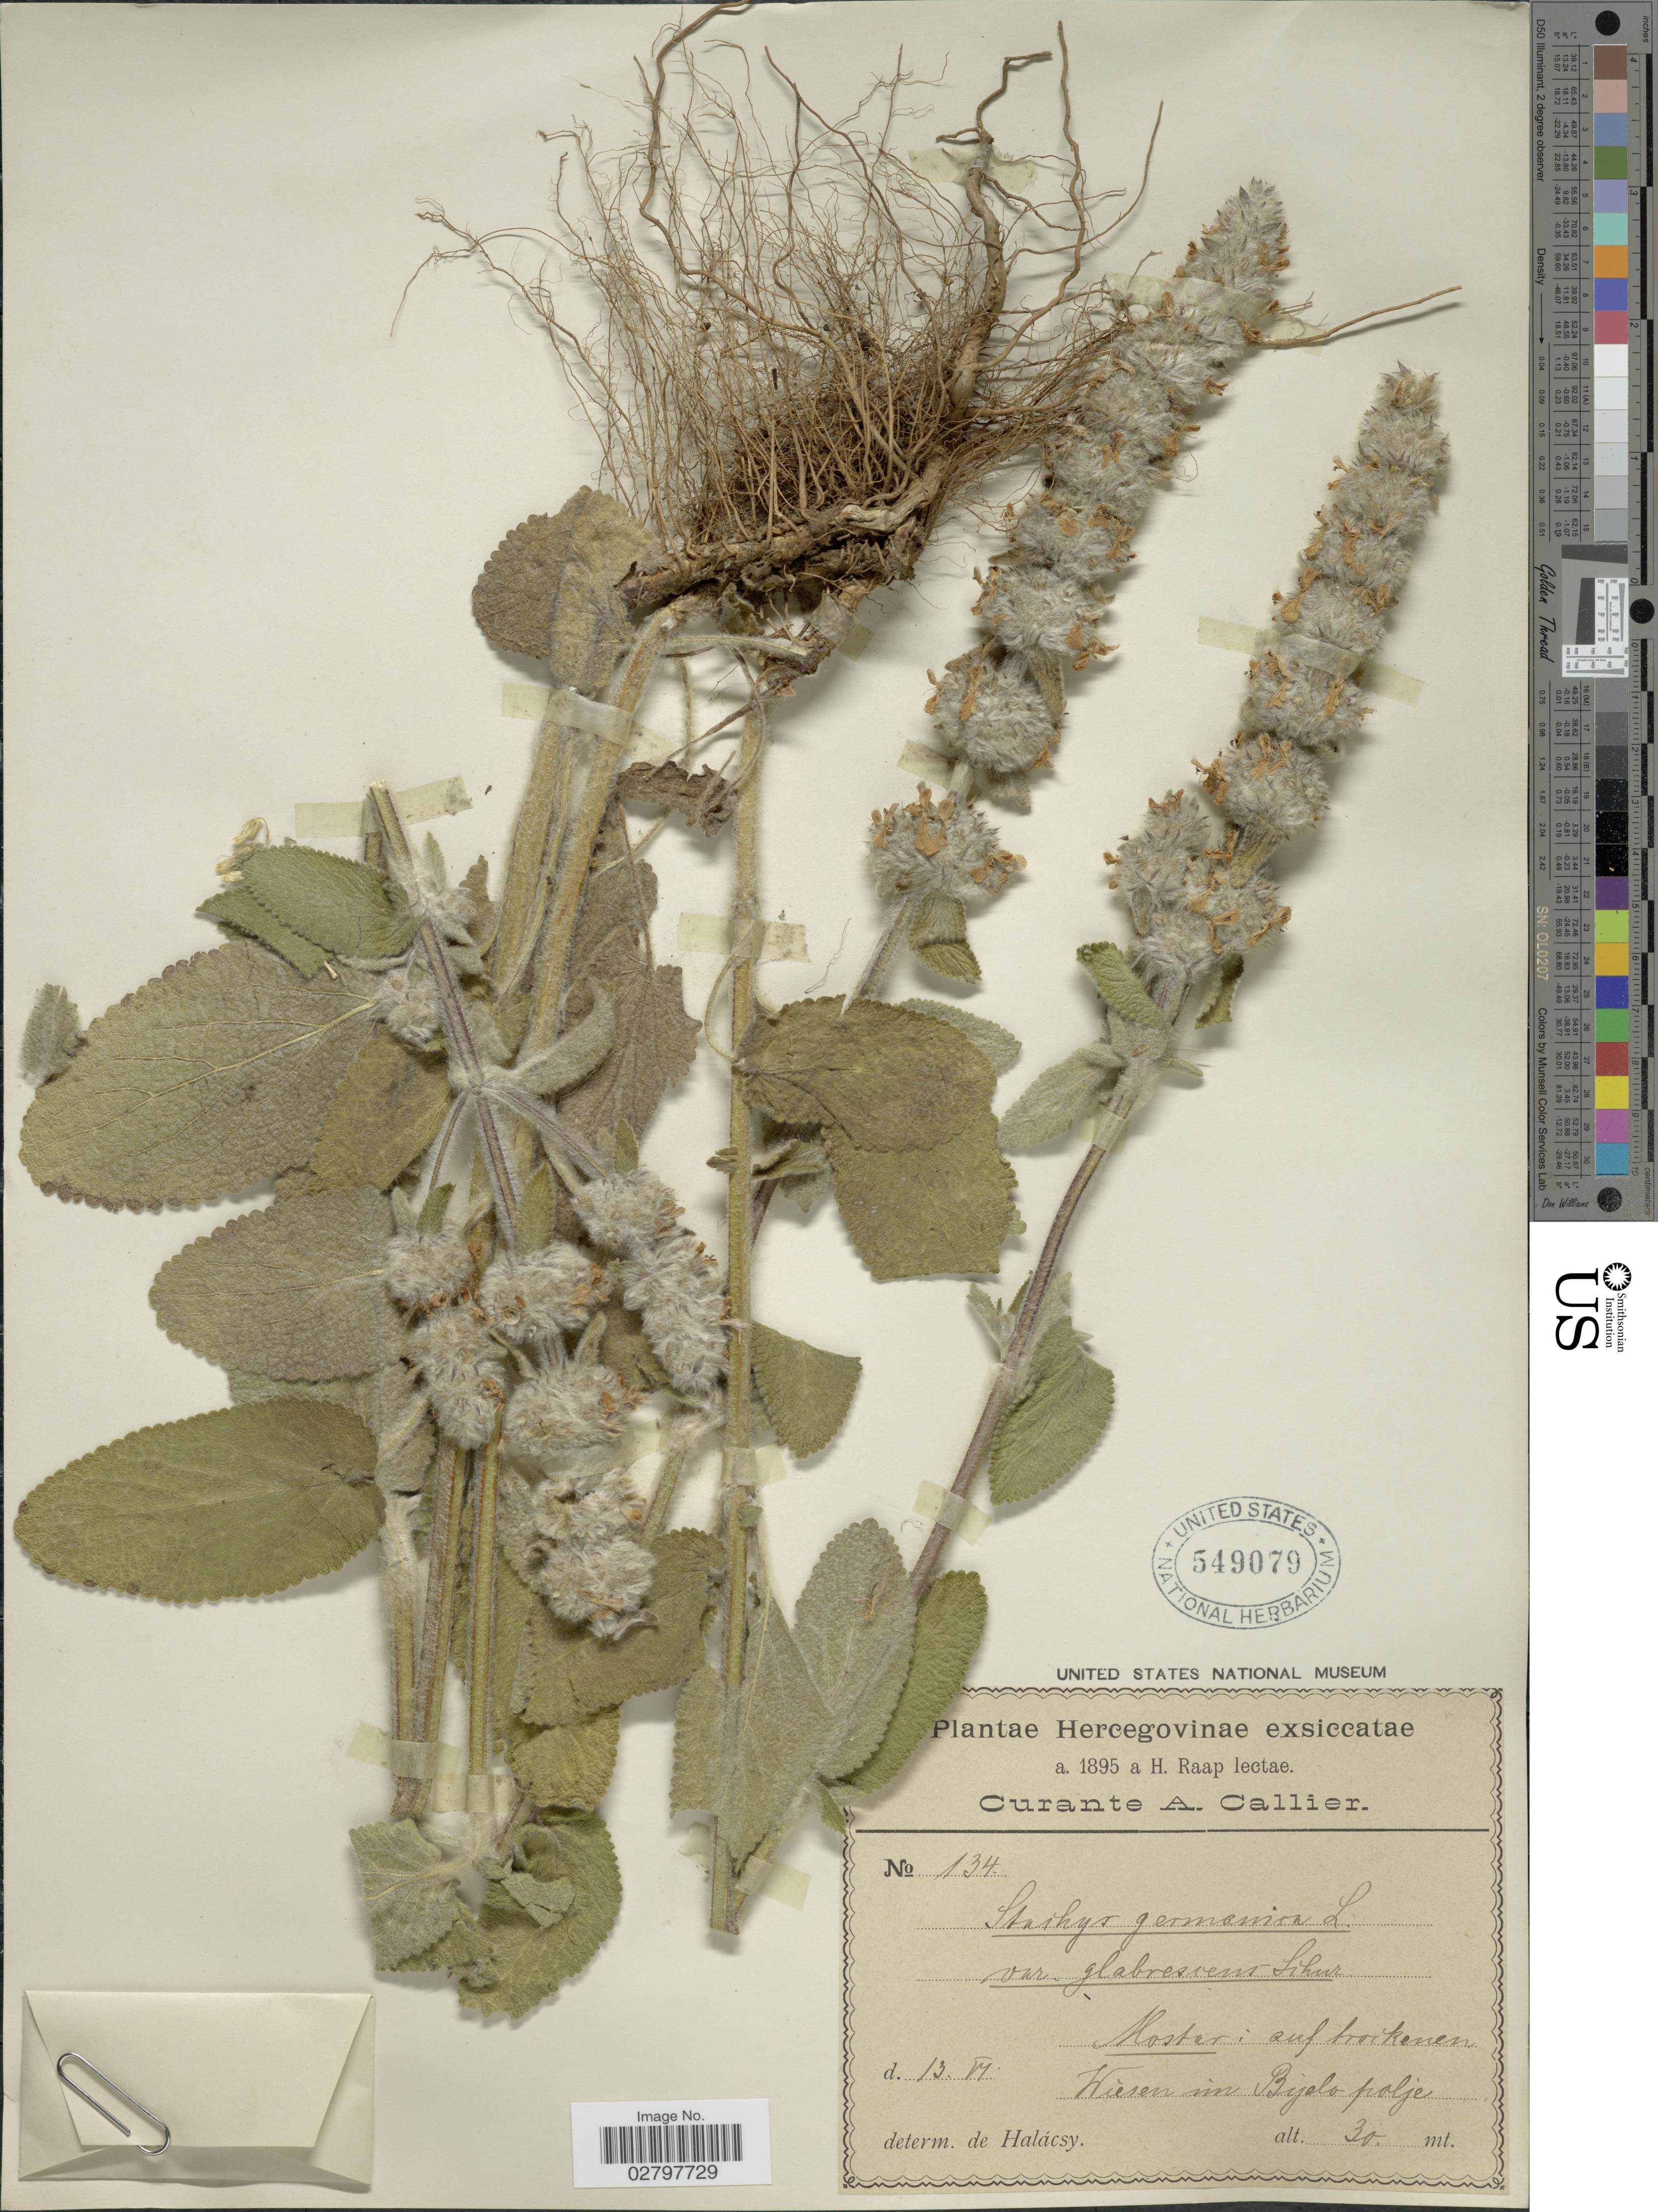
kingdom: Plantae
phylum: Tracheophyta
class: Magnoliopsida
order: Lamiales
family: Lamiaceae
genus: Stachys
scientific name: Stachys germanica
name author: L.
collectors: H. Raap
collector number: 134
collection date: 1895-07-13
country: Bosnia and Herzegovina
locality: Mostar: auf trockenen, Wiesen in Bijelo Polje. [interpreted]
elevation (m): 30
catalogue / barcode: US 549079